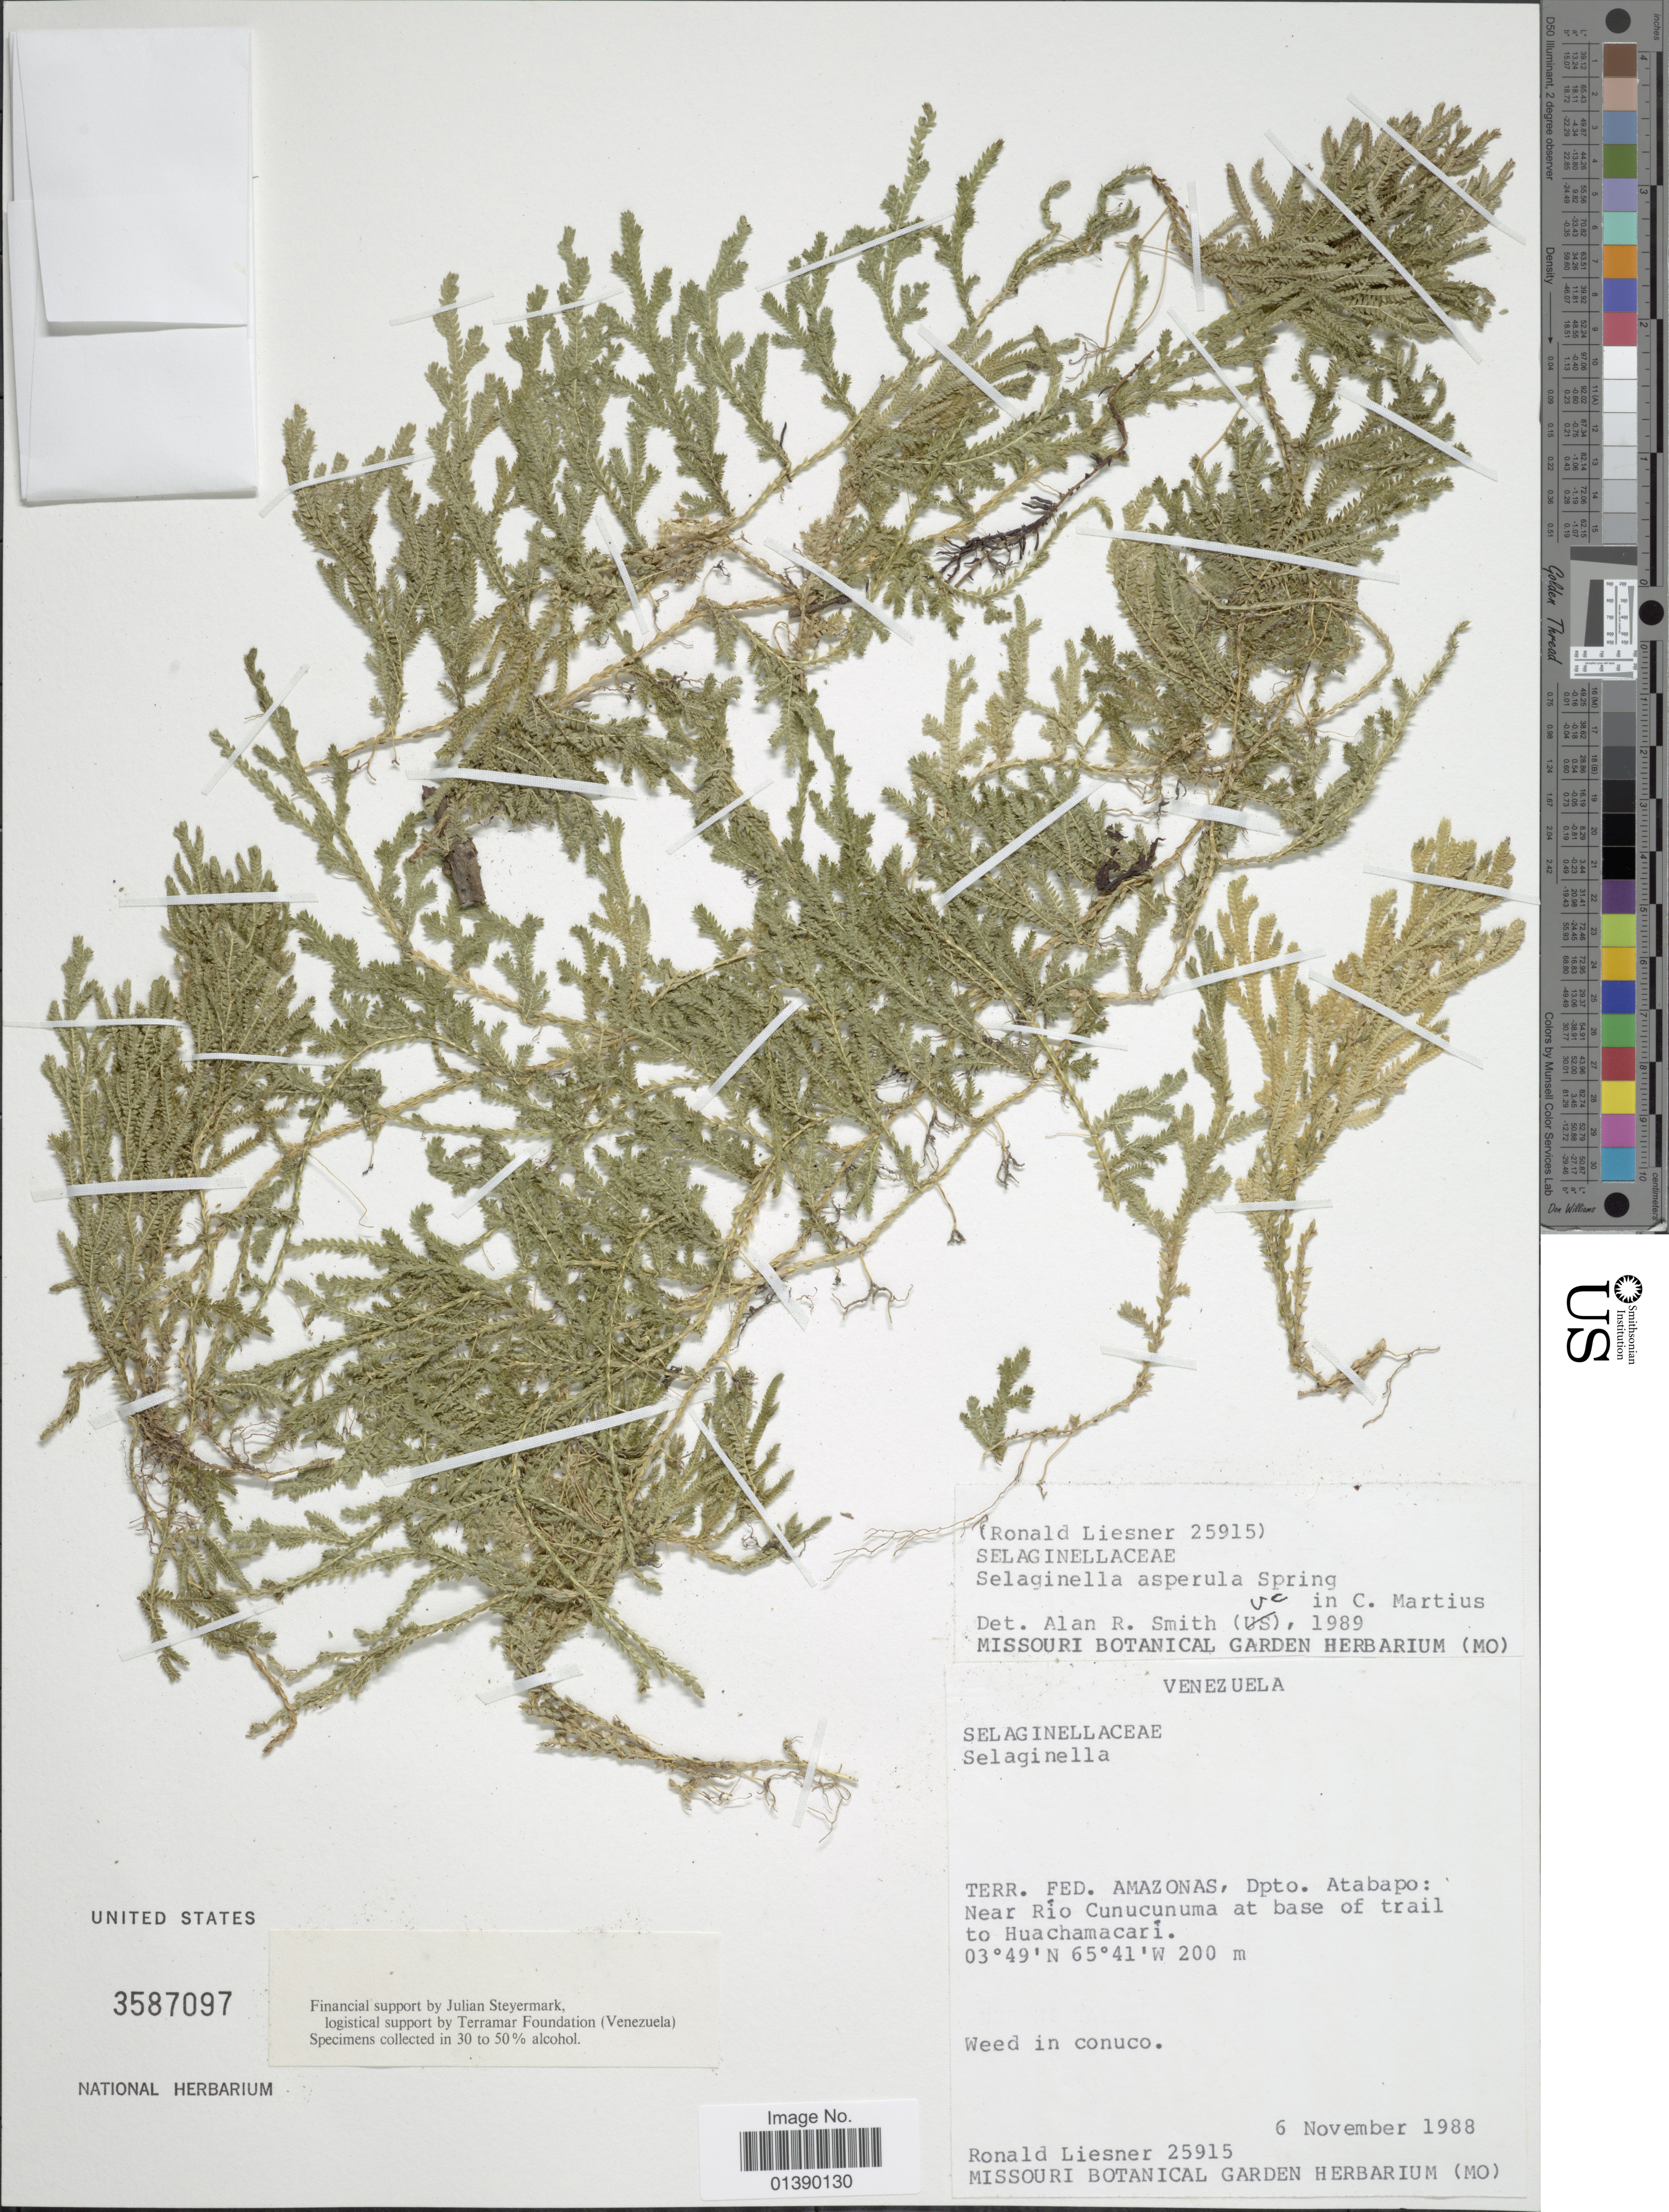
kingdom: Plantae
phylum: Tracheophyta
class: Lycopodiopsida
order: Selaginellales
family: Selaginellaceae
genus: Selaginella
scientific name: Selaginella asperula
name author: Spring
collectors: R. L. Liesner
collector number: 25915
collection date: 1988-11-06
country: Venezuela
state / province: Amazonas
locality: Terr. Fed. Amazonas, Dpto Atabapo: Near Río Cunucunuma at base of trail to Huachamacari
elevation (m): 200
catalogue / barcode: US 3587097